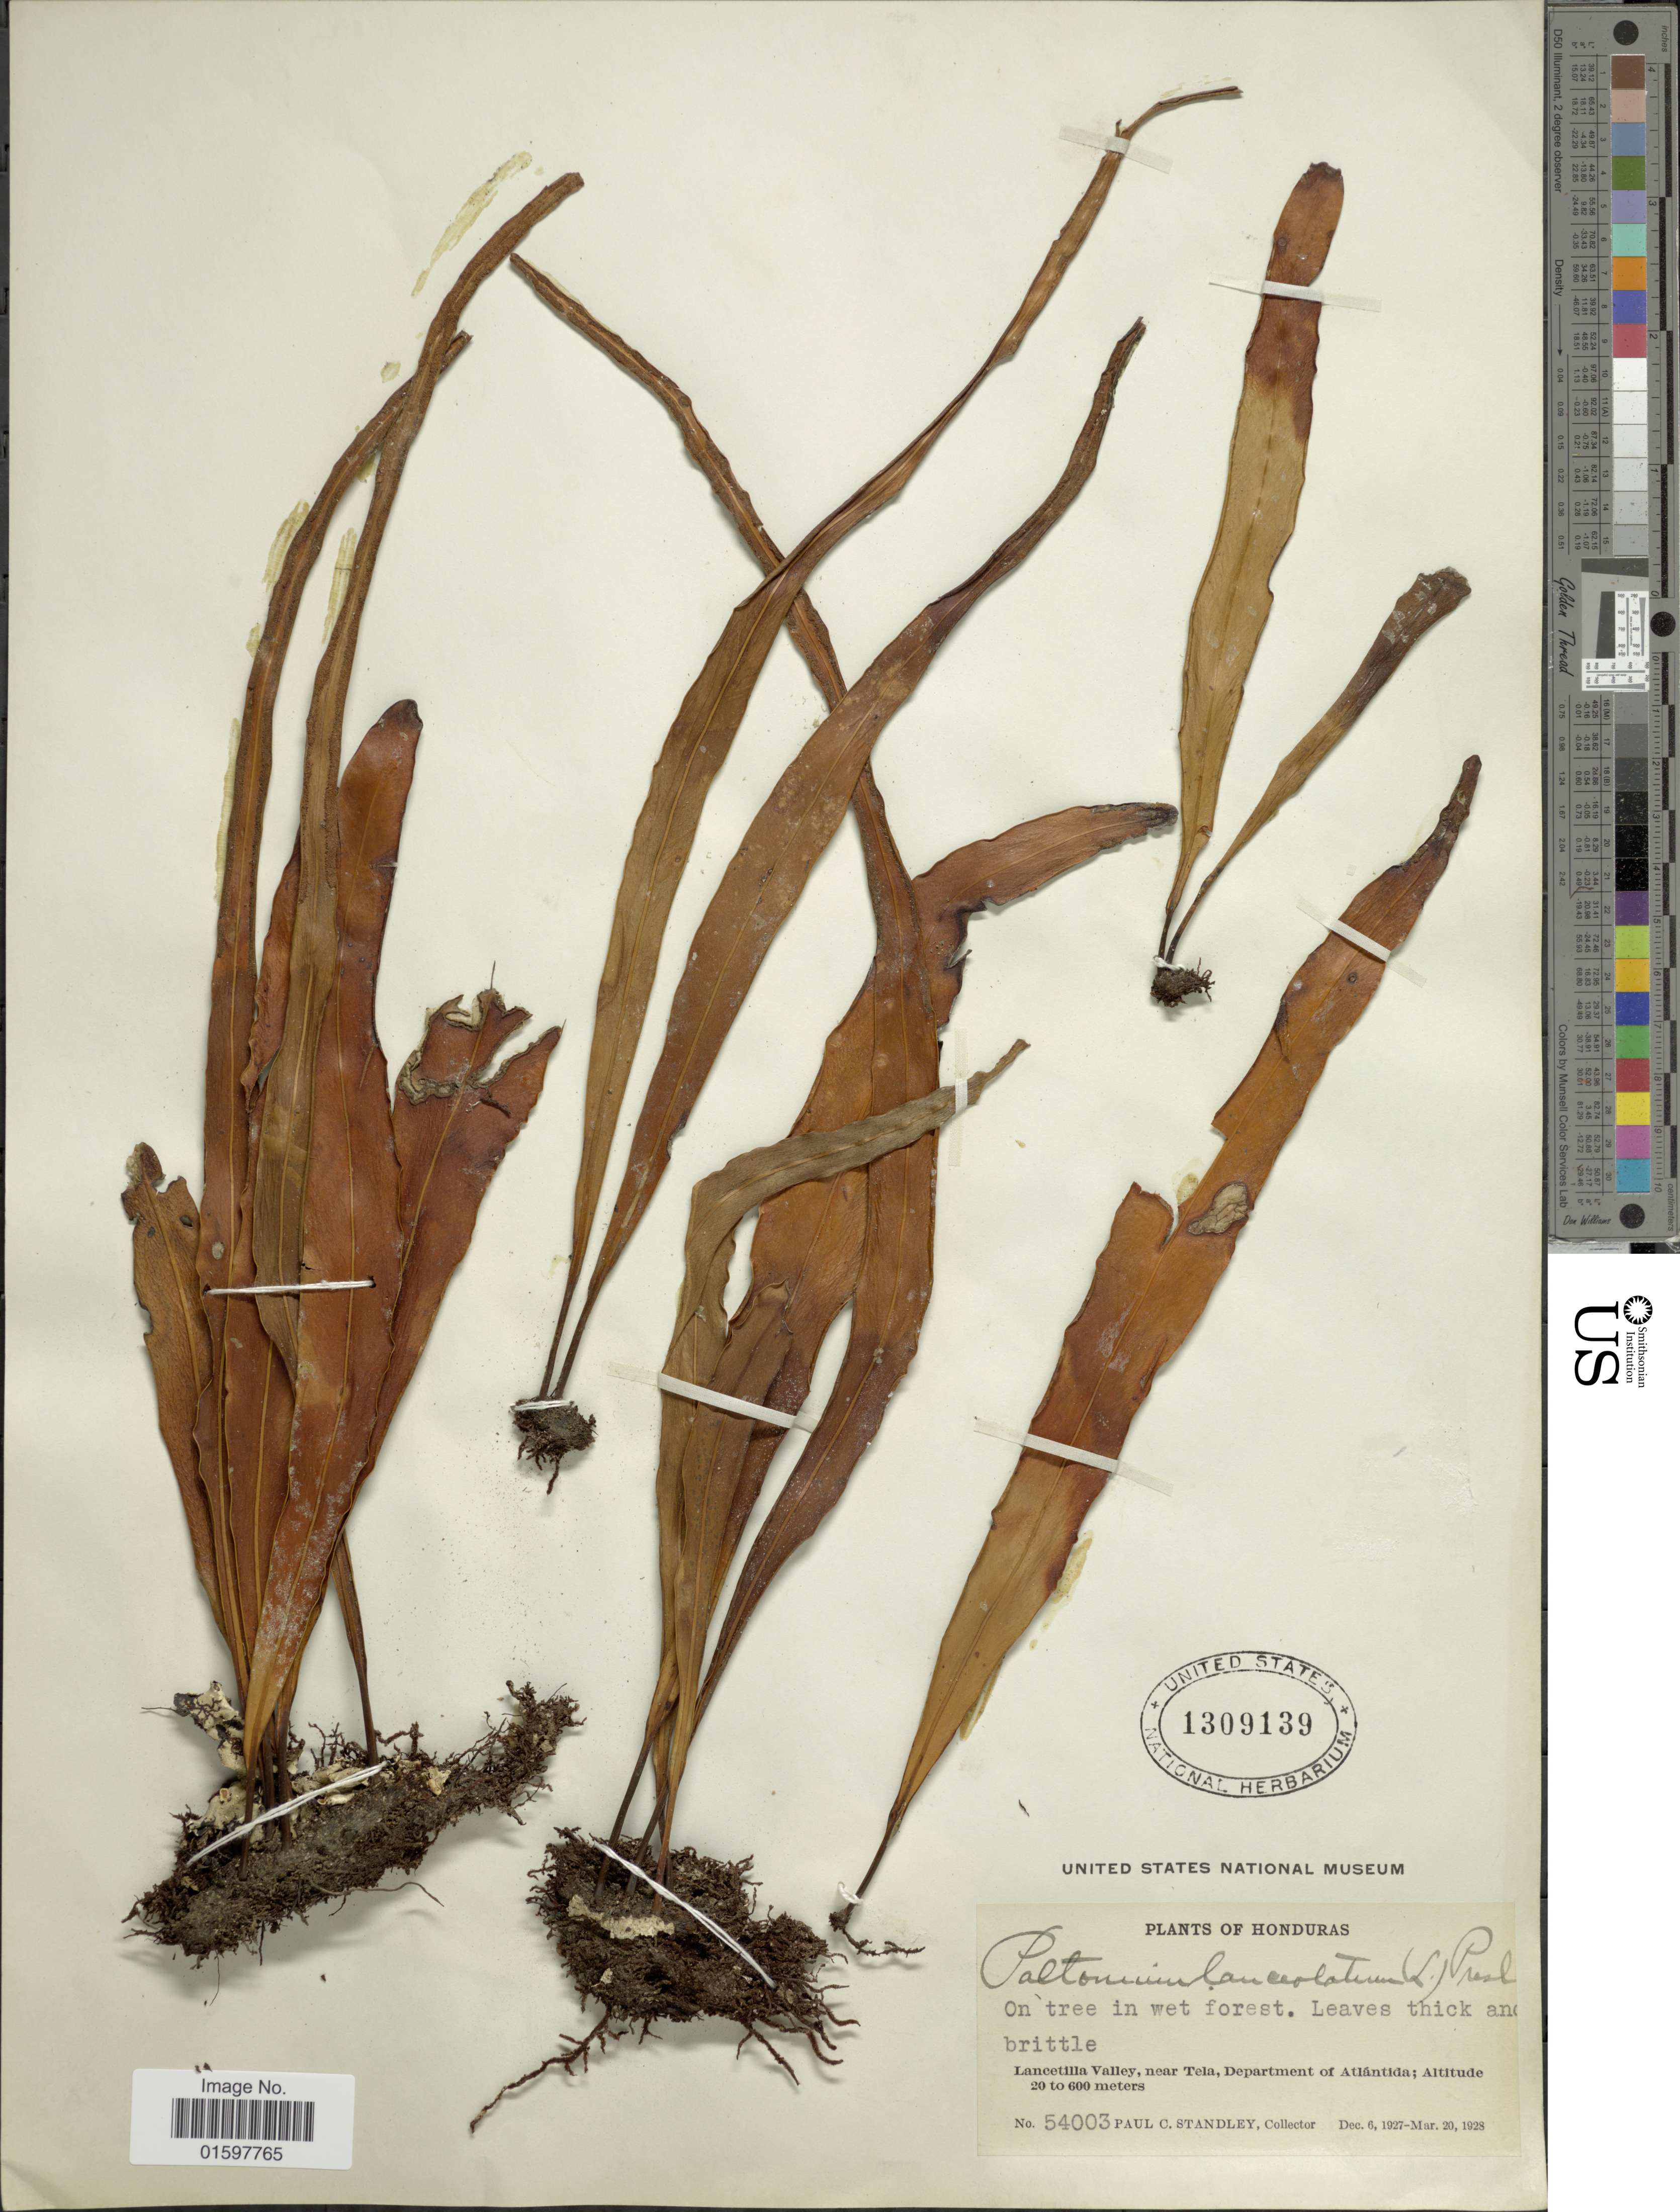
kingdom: Plantae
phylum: Tracheophyta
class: Polypodiopsida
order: Polypodiales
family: Polypodiaceae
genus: Pleopeltis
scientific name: Pleopeltis marginata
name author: A.R. Sm. & Tejero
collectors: P. C. Standley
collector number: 54003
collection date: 1927-12-06/1928-03-20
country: Honduras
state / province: Atlántida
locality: Lancetilla Valley, near Tela.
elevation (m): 20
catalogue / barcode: US 1309139